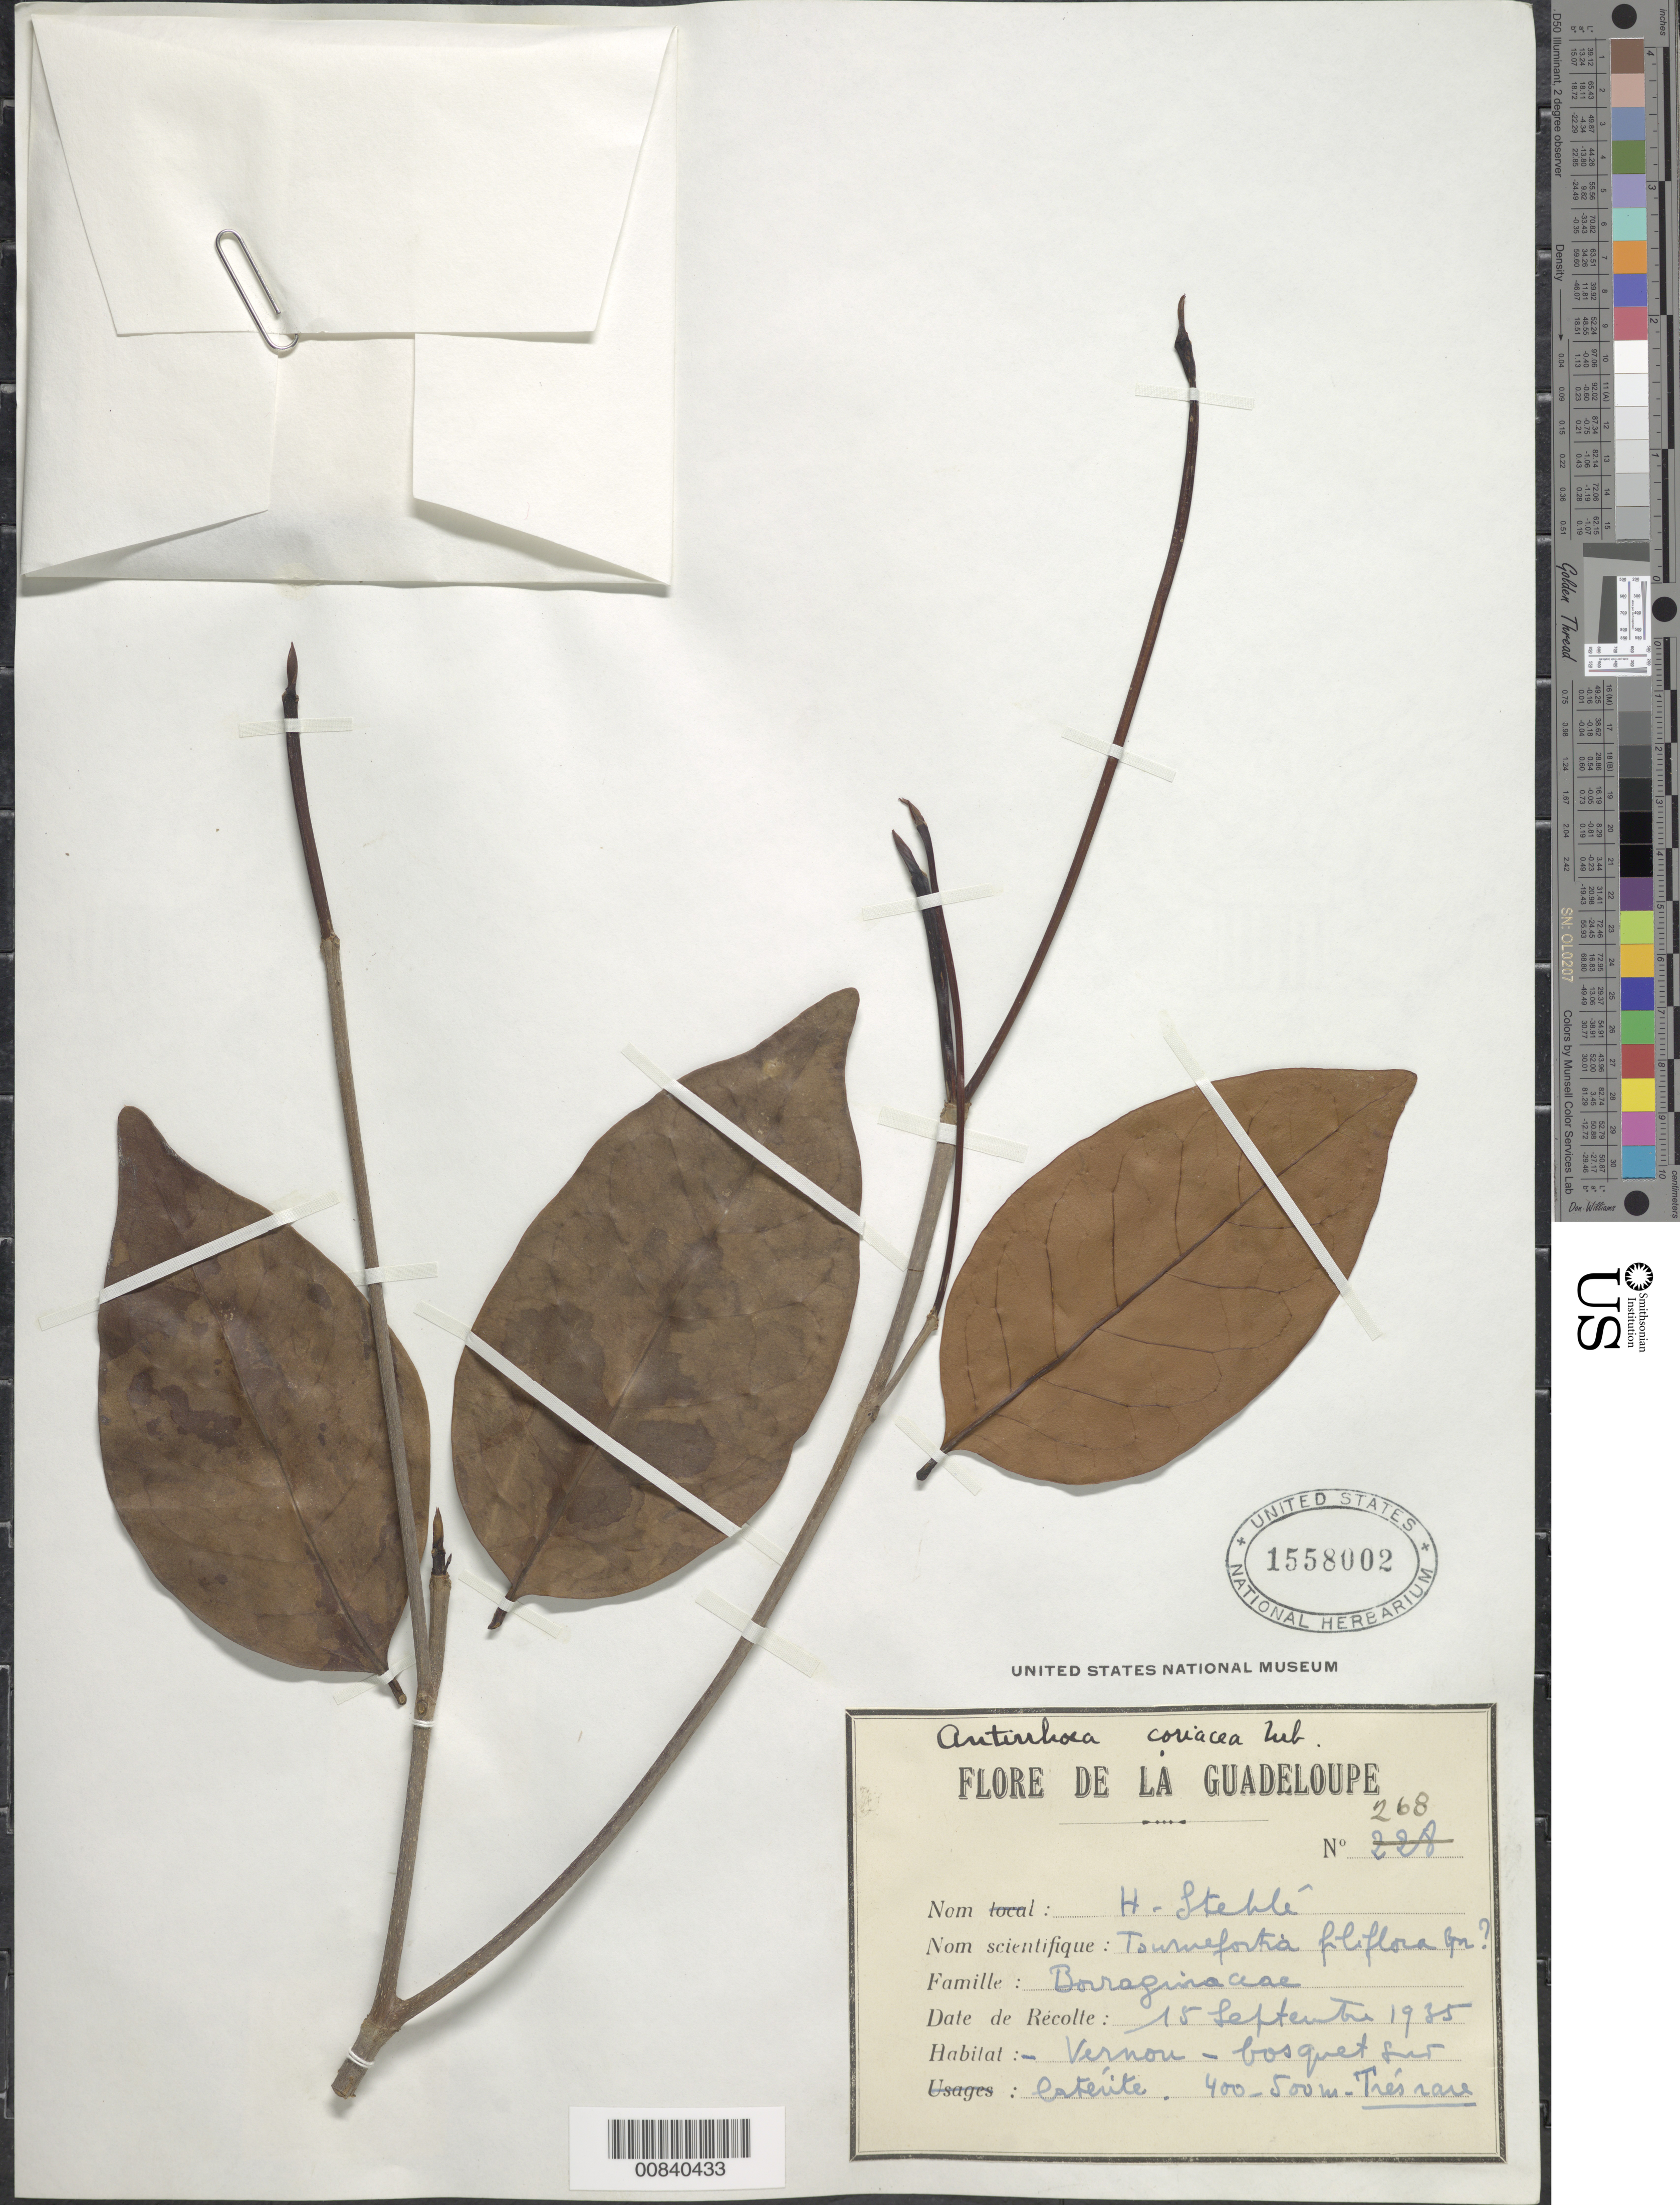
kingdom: Plantae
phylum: Tracheophyta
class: Magnoliopsida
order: Gentianales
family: Rubiaceae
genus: Stenostomum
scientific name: Stenostomum coriaceum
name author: (Vahl) Griseb.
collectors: H. Stehlé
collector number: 268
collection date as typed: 15 Sep 1935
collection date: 1935-09-15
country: Guadeloupe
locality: Vernon (sp?) - bosquet sud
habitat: Latérite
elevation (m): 400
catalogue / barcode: US 1558002